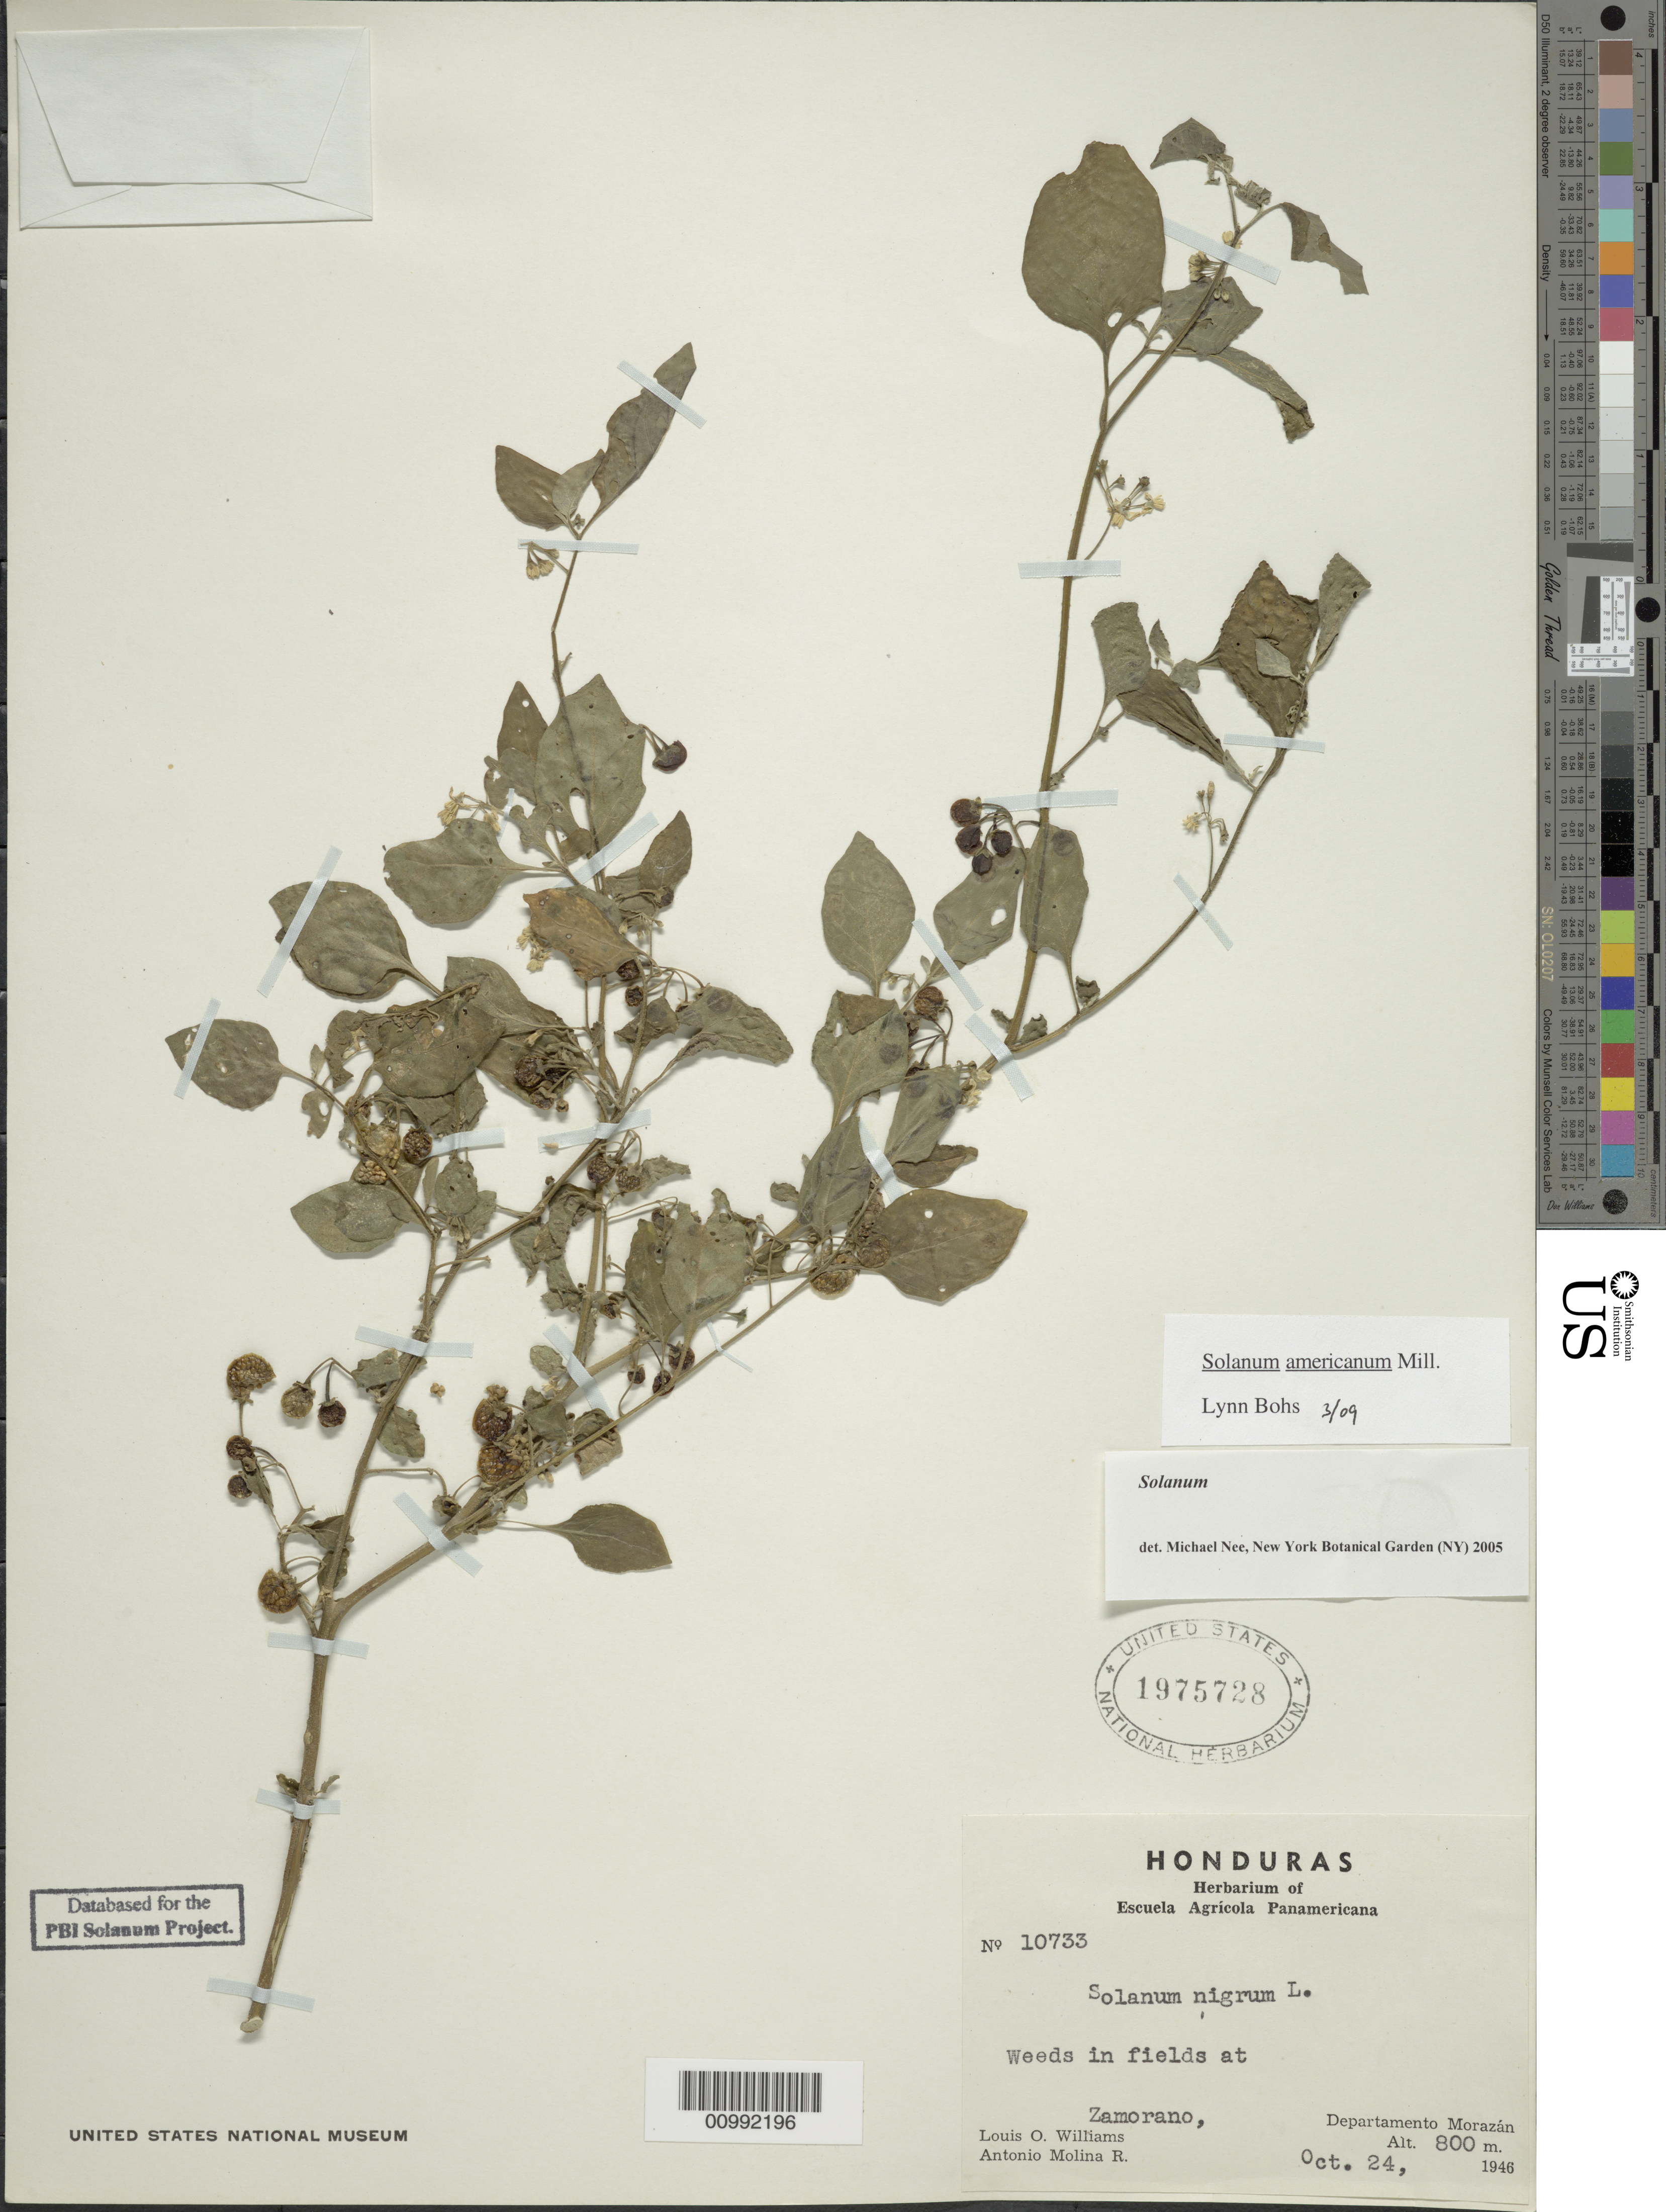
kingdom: Plantae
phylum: Tracheophyta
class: Magnoliopsida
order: Solanales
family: Solanaceae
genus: Solanum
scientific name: Solanum americanum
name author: Mill.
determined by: Bohs, L. A.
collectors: L. O. Williams & A. Molina R.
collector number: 10733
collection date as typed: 25 Oct 1946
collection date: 1946-10-25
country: Honduras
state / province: Fco. Morazán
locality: Zamorano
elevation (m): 800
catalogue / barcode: US 1975728